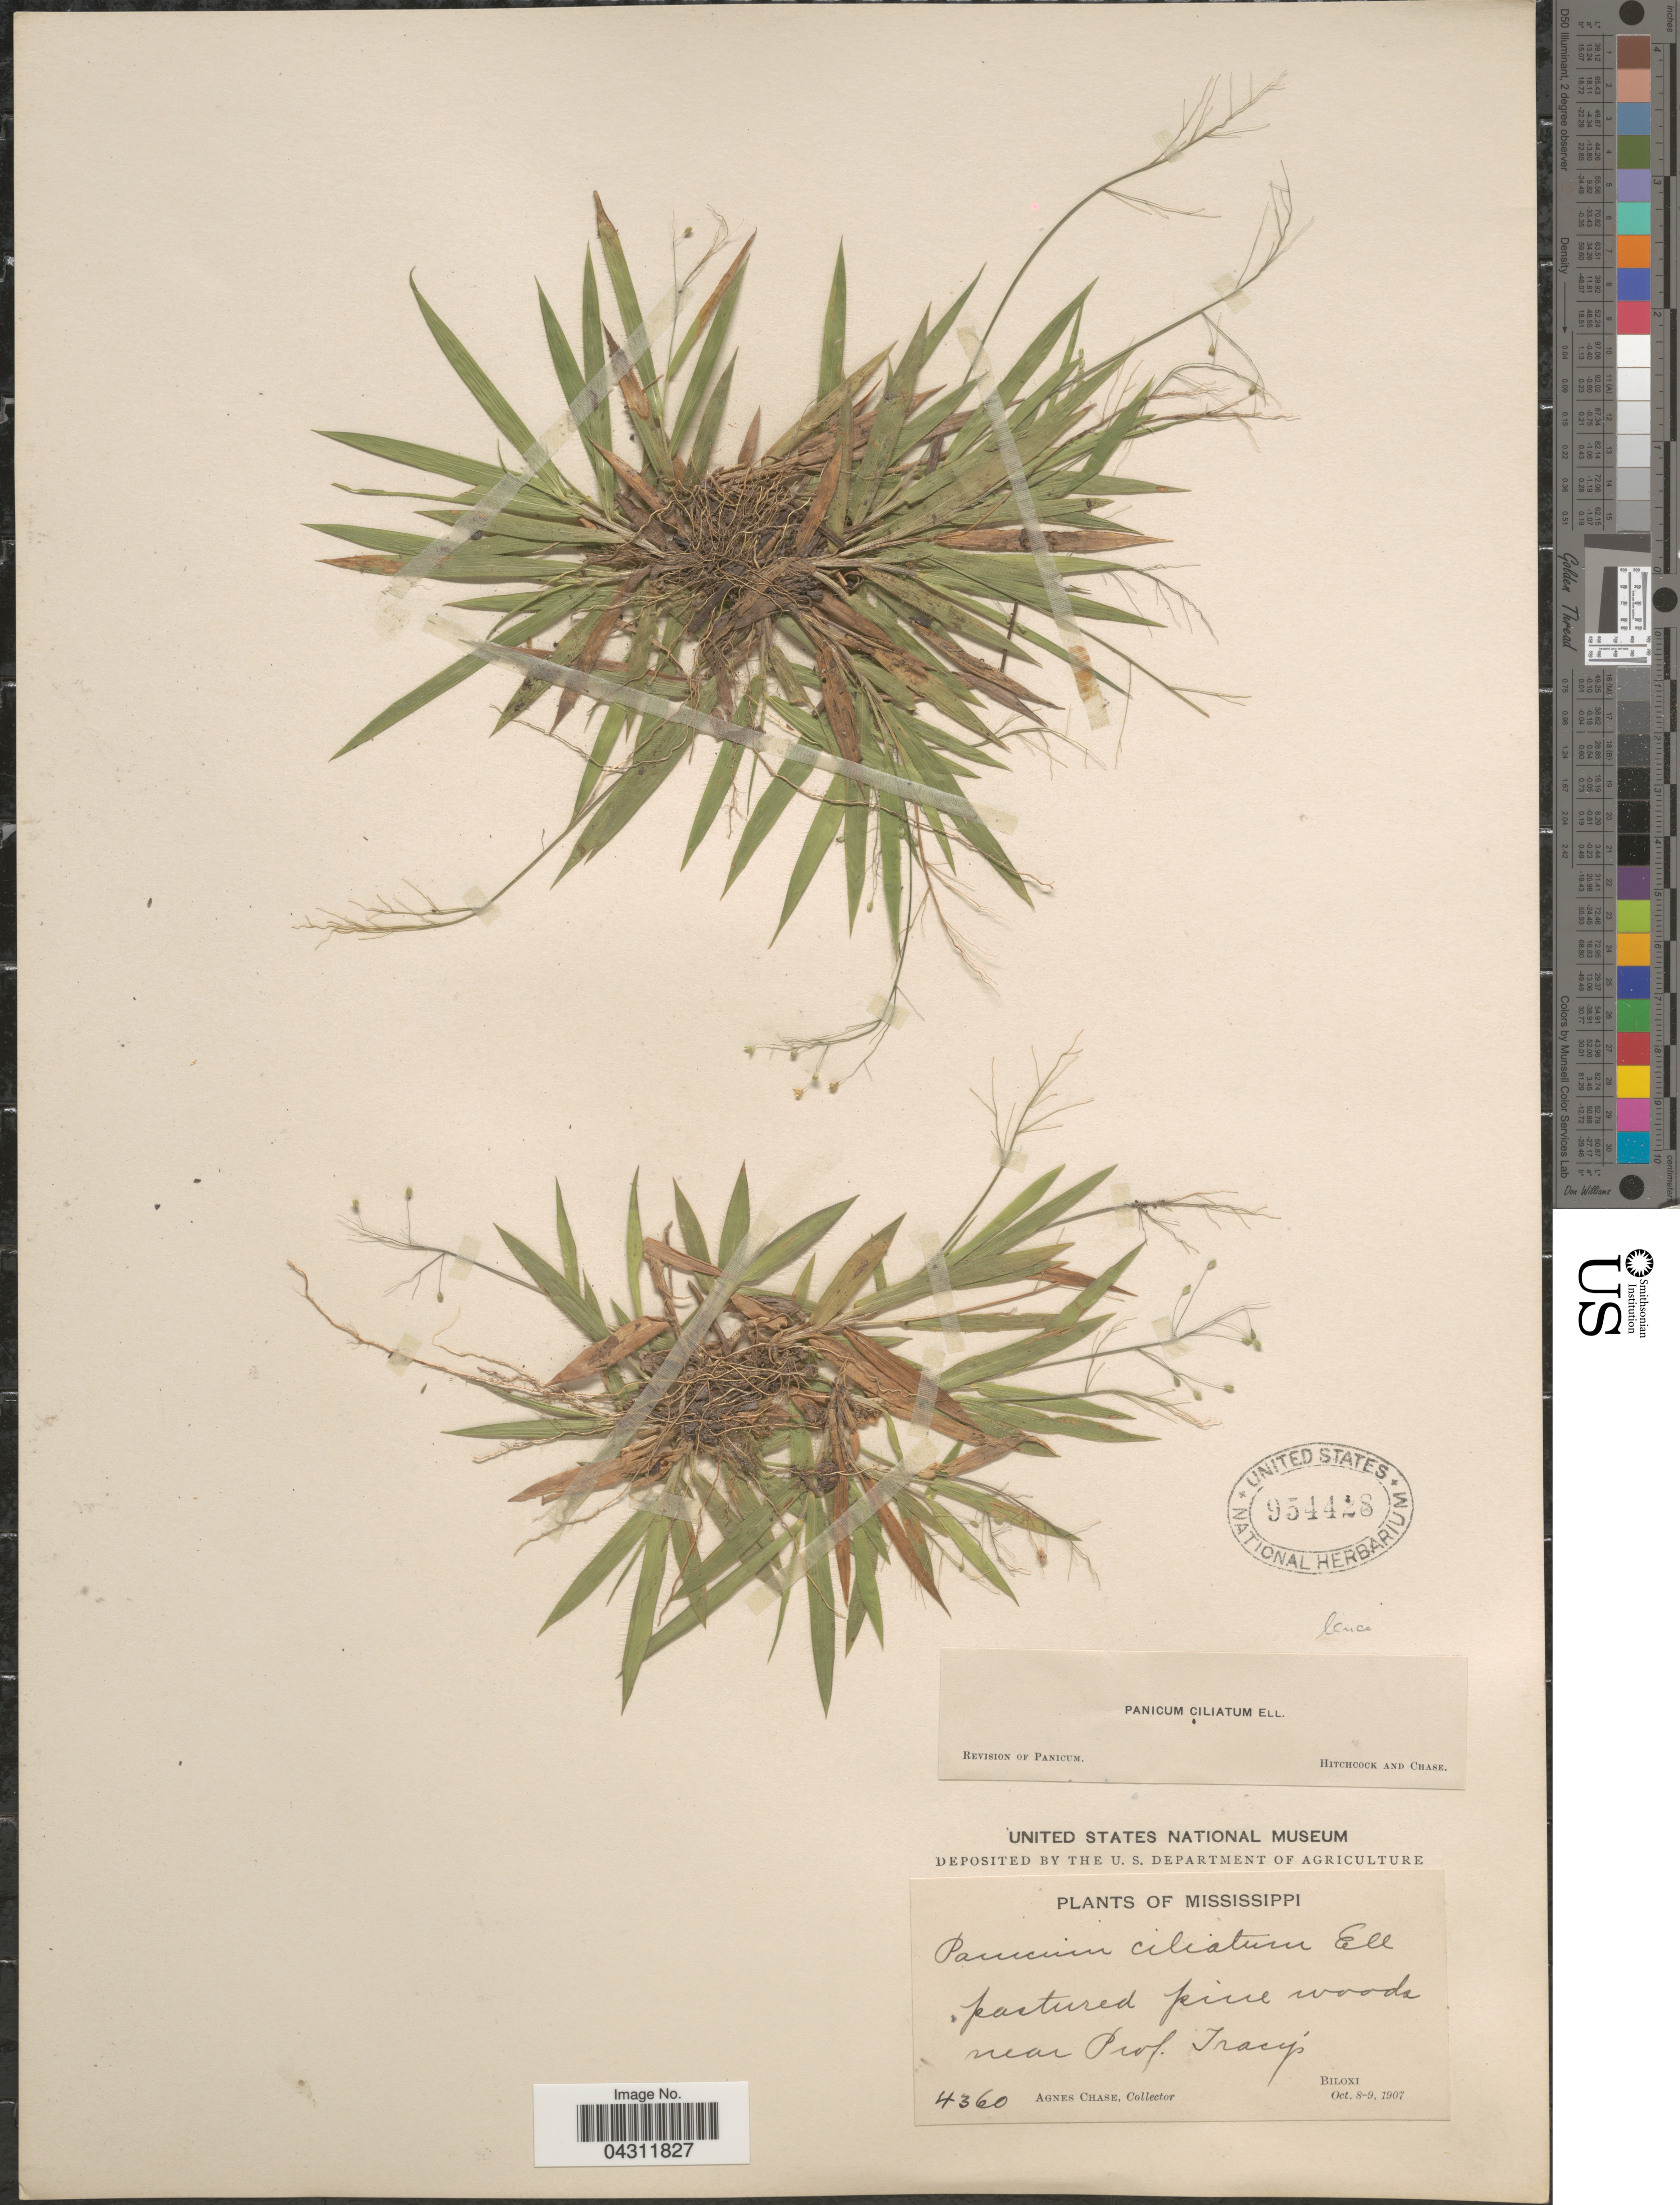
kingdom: Plantae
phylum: Tracheophyta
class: Liliopsida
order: Poales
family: Poaceae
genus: Dichanthelium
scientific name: Dichanthelium strigosum var. leucoblepharis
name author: (Trin.) Freckmann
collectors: A. Chase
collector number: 4360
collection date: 1907-10-08/1907-10-09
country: United States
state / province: Mississippi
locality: Pastured pine woods near Prof. Tracy's. Biloxi.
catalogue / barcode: US 954428